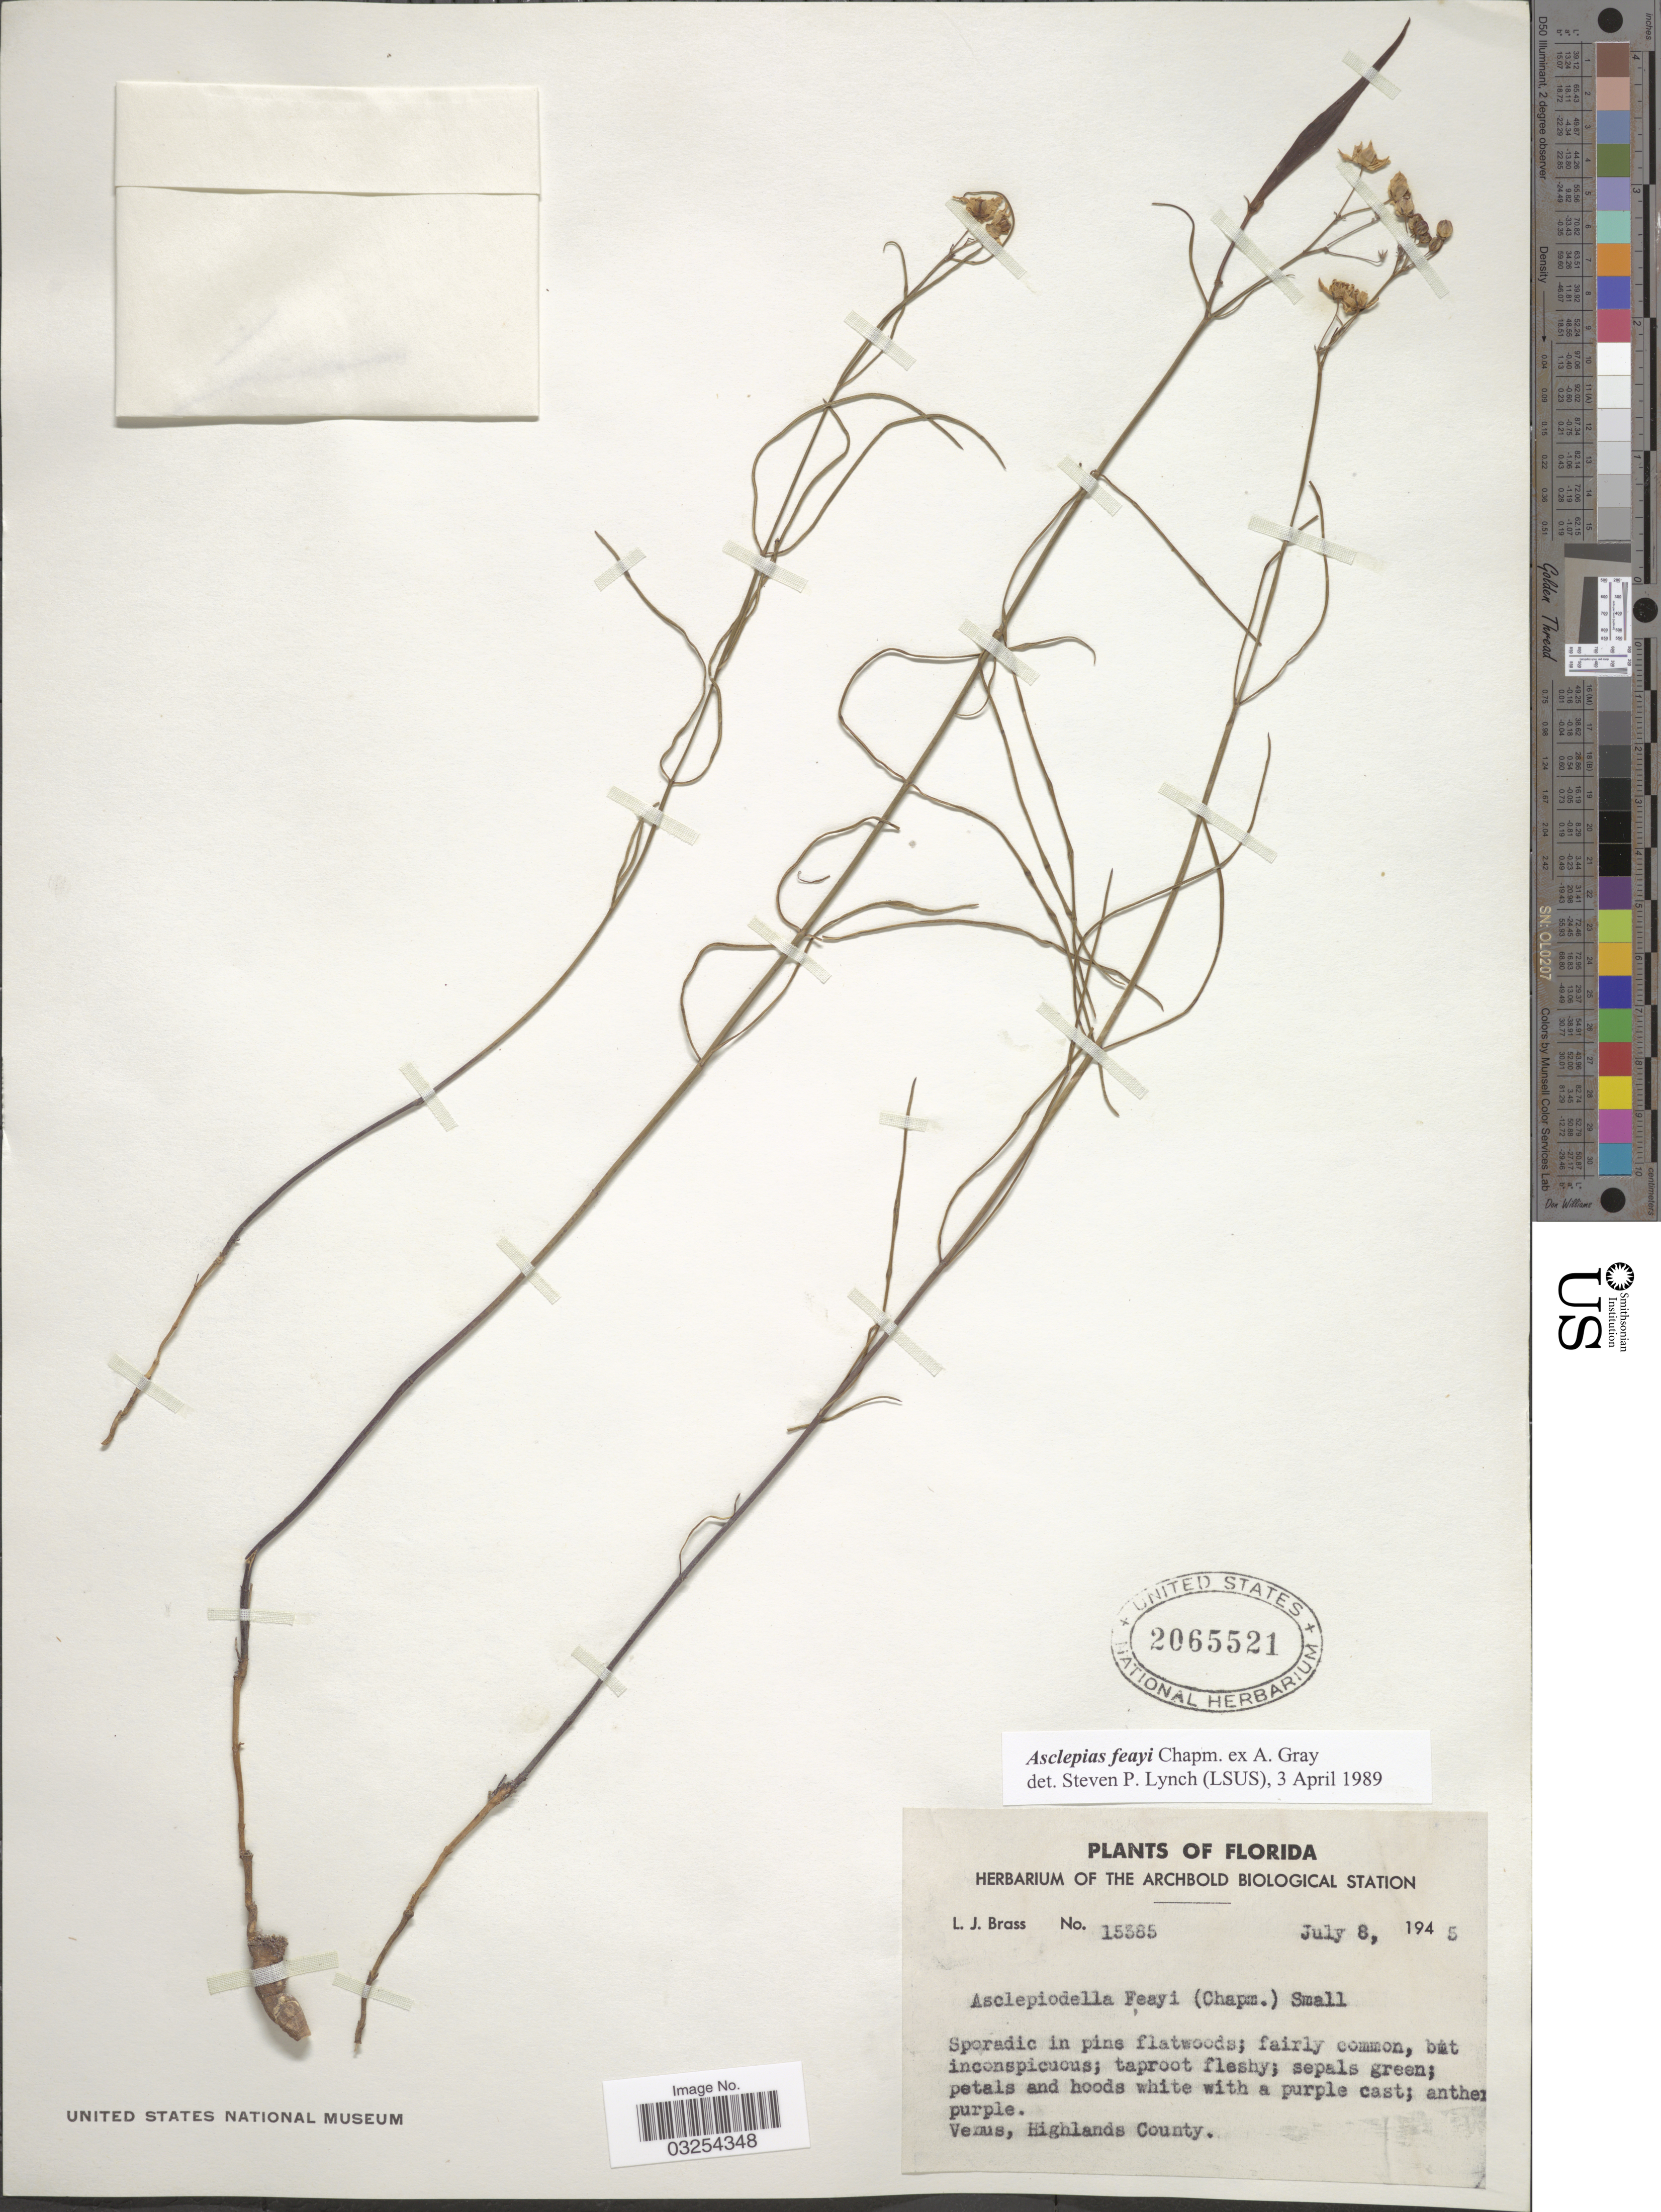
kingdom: Plantae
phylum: Tracheophyta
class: Magnoliopsida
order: Gentianales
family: Apocynaceae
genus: Asclepias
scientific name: Asclepias feayi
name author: Chapm. ex A. Gray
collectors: L. J. Brass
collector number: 15385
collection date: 1945-07-08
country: United States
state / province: Florida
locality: Venus, Highlands County.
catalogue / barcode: US 2065521